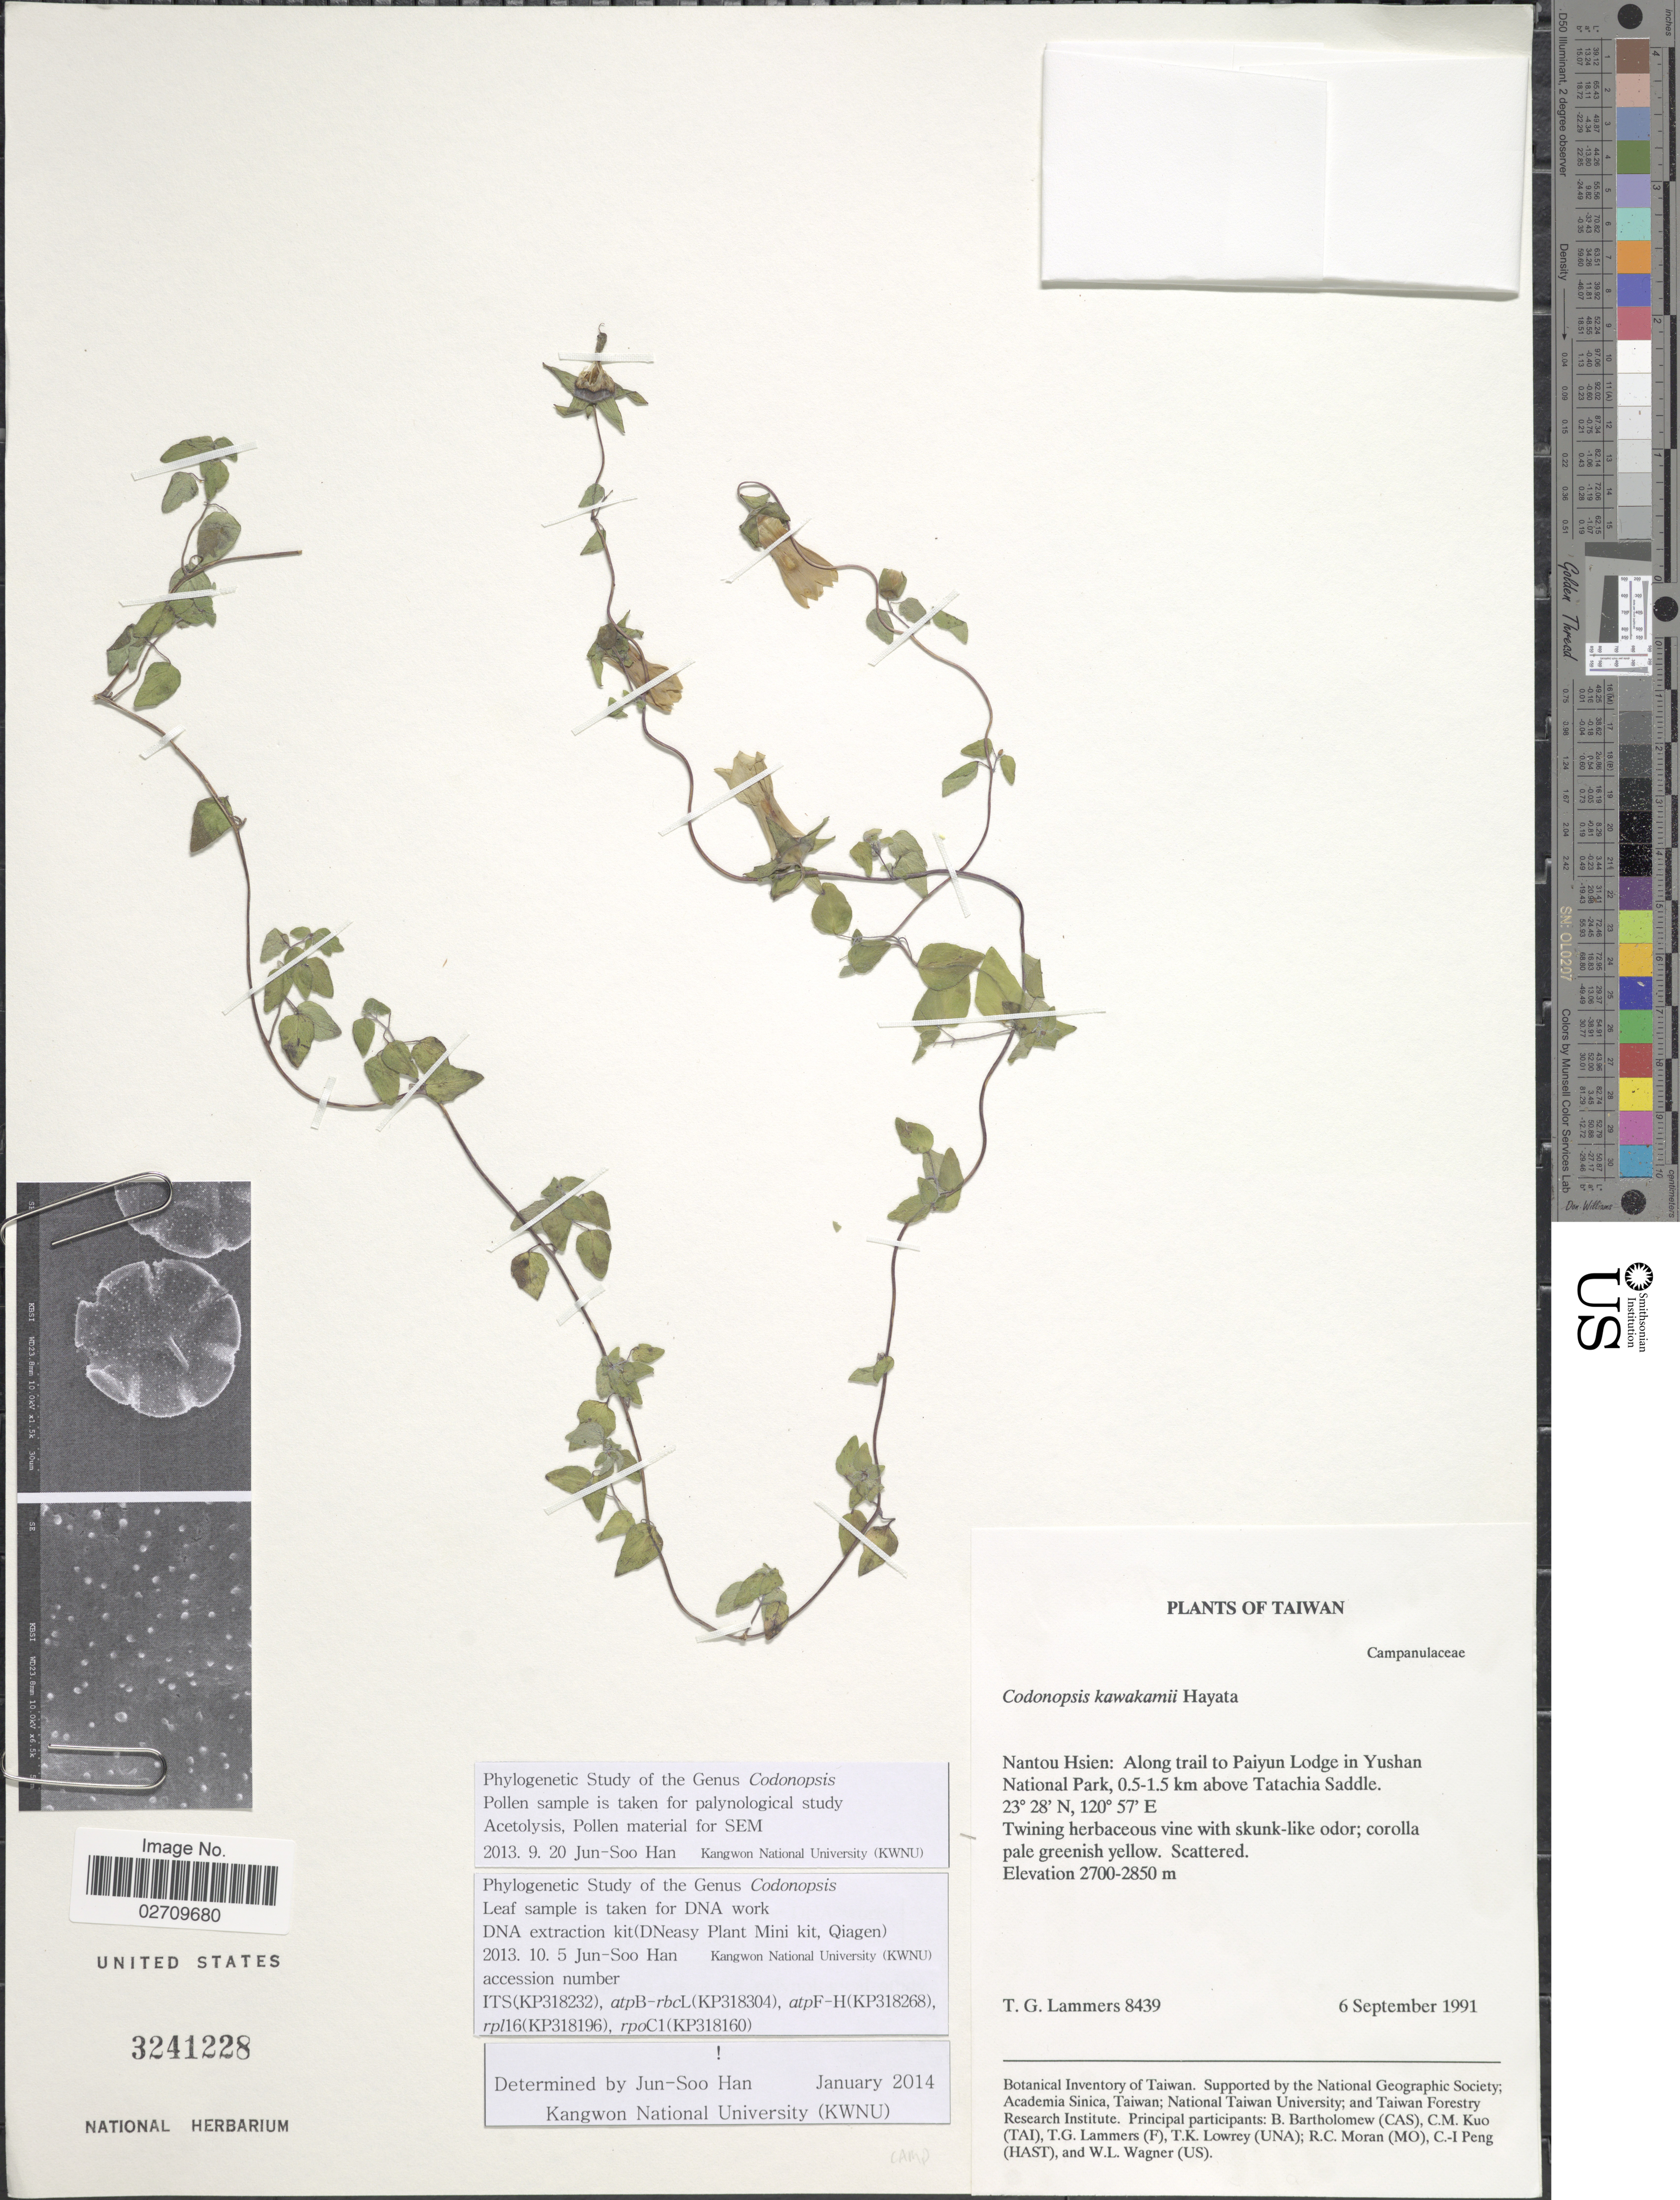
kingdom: Plantae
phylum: Tracheophyta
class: Magnoliopsida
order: Asterales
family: Campanulaceae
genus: Codonopsis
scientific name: Codonopsis kawakamii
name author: Hayata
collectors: T. Lammers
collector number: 8439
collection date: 1991-09-06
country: Taiwan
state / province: Nantou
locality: Nantou Hsien: Along trail to Paiyun Lodge in Yushan National Park, 0.5-1.5 km above Tatachia Saddle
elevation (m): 2700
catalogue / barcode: US 321228